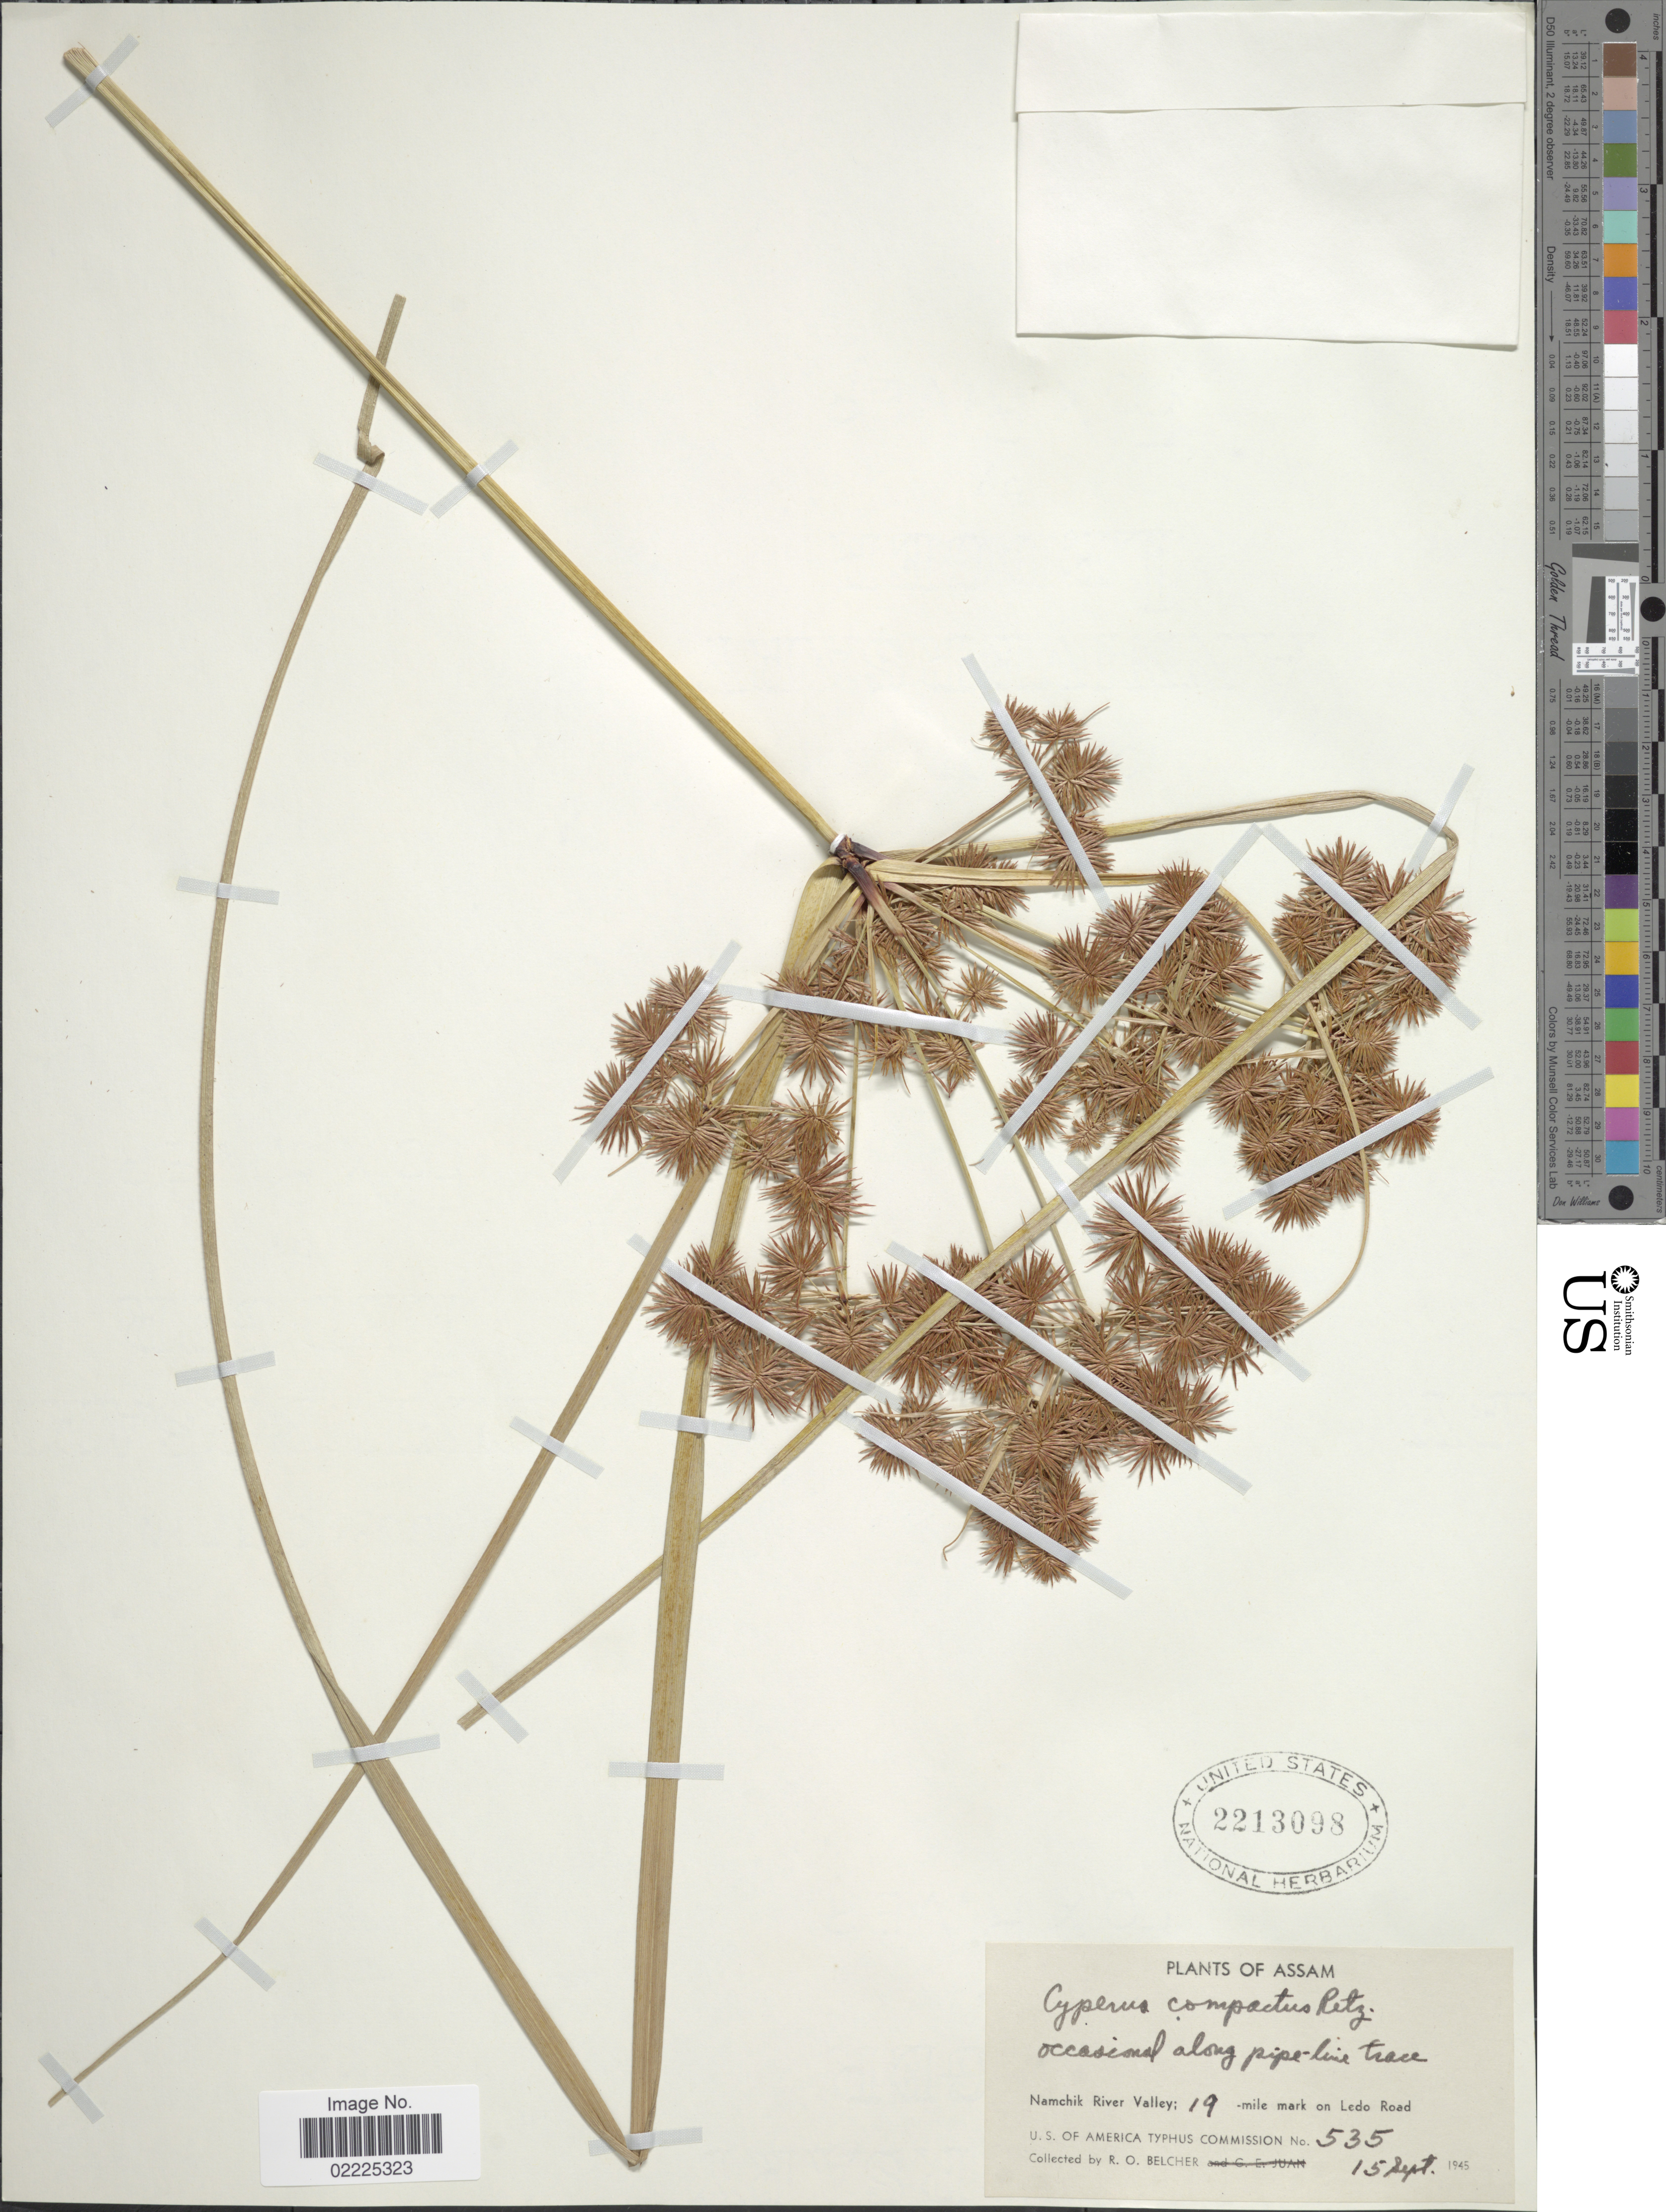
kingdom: Plantae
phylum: Tracheophyta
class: Liliopsida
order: Poales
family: Cyperaceae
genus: Cyperus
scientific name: Cyperus compactus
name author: Retz.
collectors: R. Belcher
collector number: U.S. America Typhus Commission 535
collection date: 1945-09-15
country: India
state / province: Assam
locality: Namchik River Valley; 19 -mile mark on Ledo Road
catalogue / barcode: US 2213098